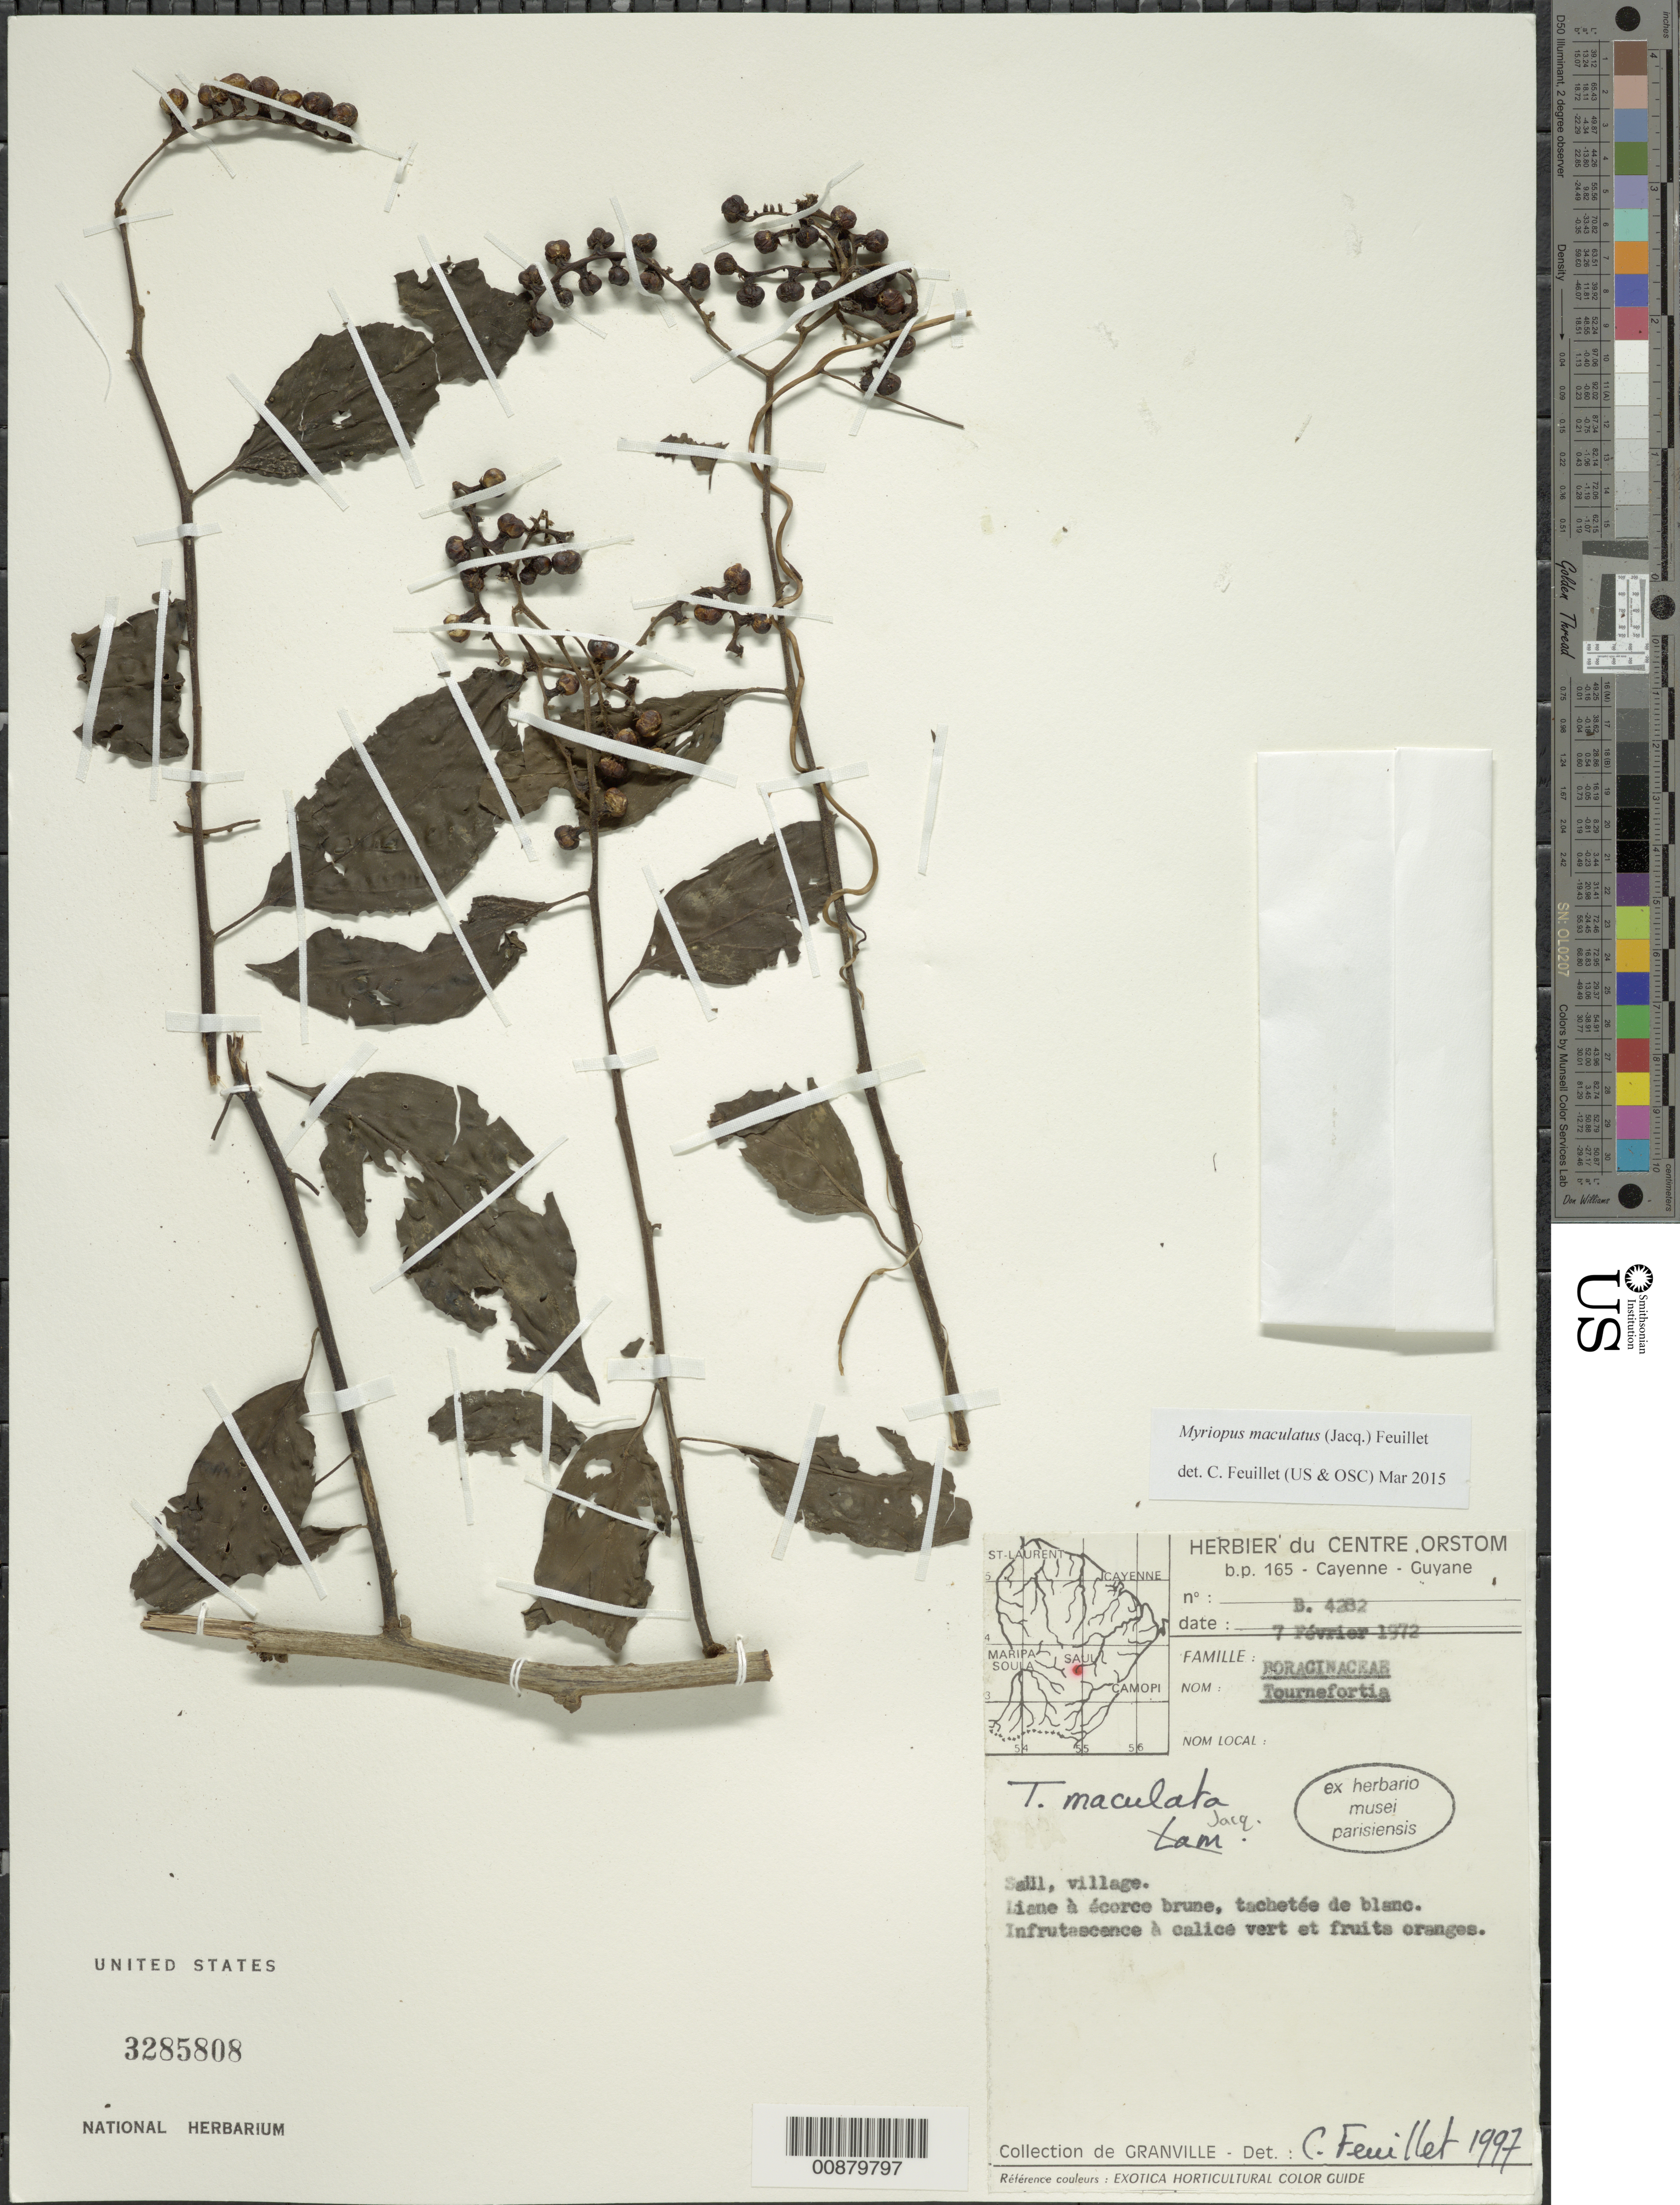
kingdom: Plantae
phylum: Tracheophyta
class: Magnoliopsida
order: Boraginales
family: Heliotropiaceae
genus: Myriopus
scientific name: Myriopus maculatus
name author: (Jacq.) Feuillet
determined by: Feuillet, C.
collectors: J.-J. de Granville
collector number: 4282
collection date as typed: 7-Feb-72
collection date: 1972-02-07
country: French Guiana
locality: Saül, village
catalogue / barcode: US 3285808